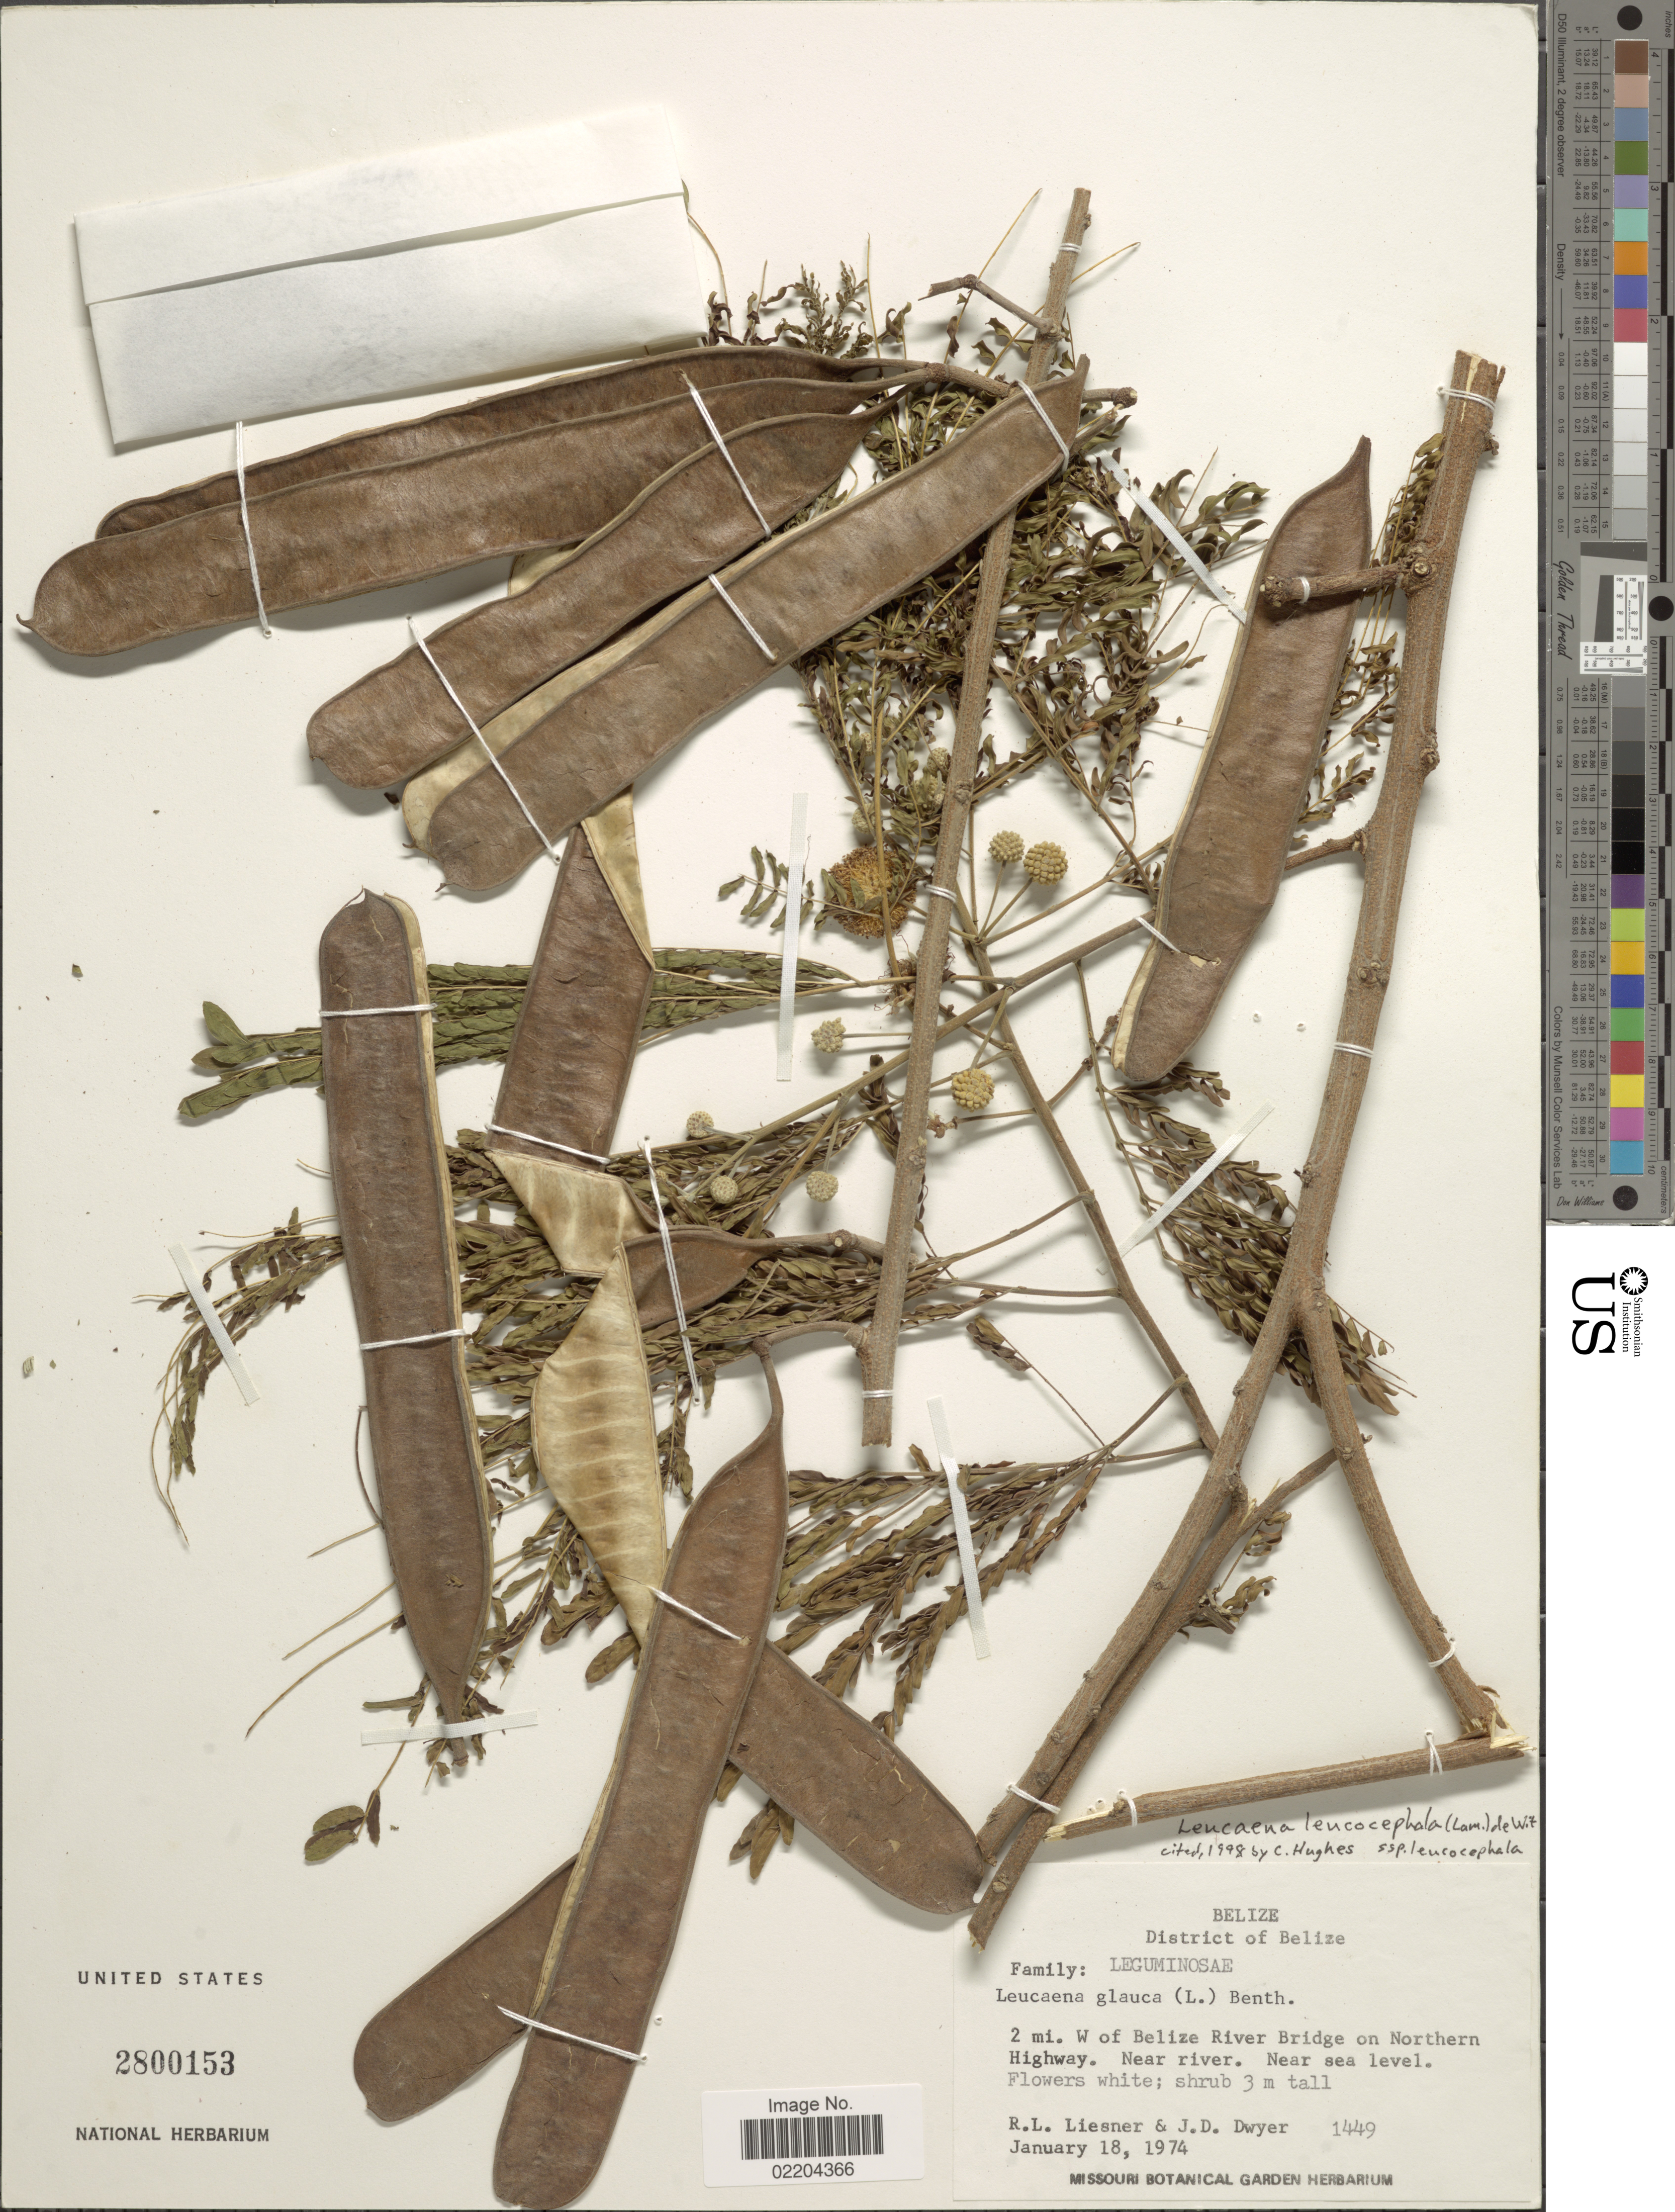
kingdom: Plantae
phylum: Tracheophyta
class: Magnoliopsida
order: Fabales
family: Fabaceae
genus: Leucaena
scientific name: Leucaena leucocephala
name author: (Lam.) de Wit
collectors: R. L. Liesner & J. D. Dwyer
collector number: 1449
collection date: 1974-01-18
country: Belize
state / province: Belize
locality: Belize, District of Belize. 2 m. W of Belize River Bridge on Northern Highway. Near river.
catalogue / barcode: US 2800153